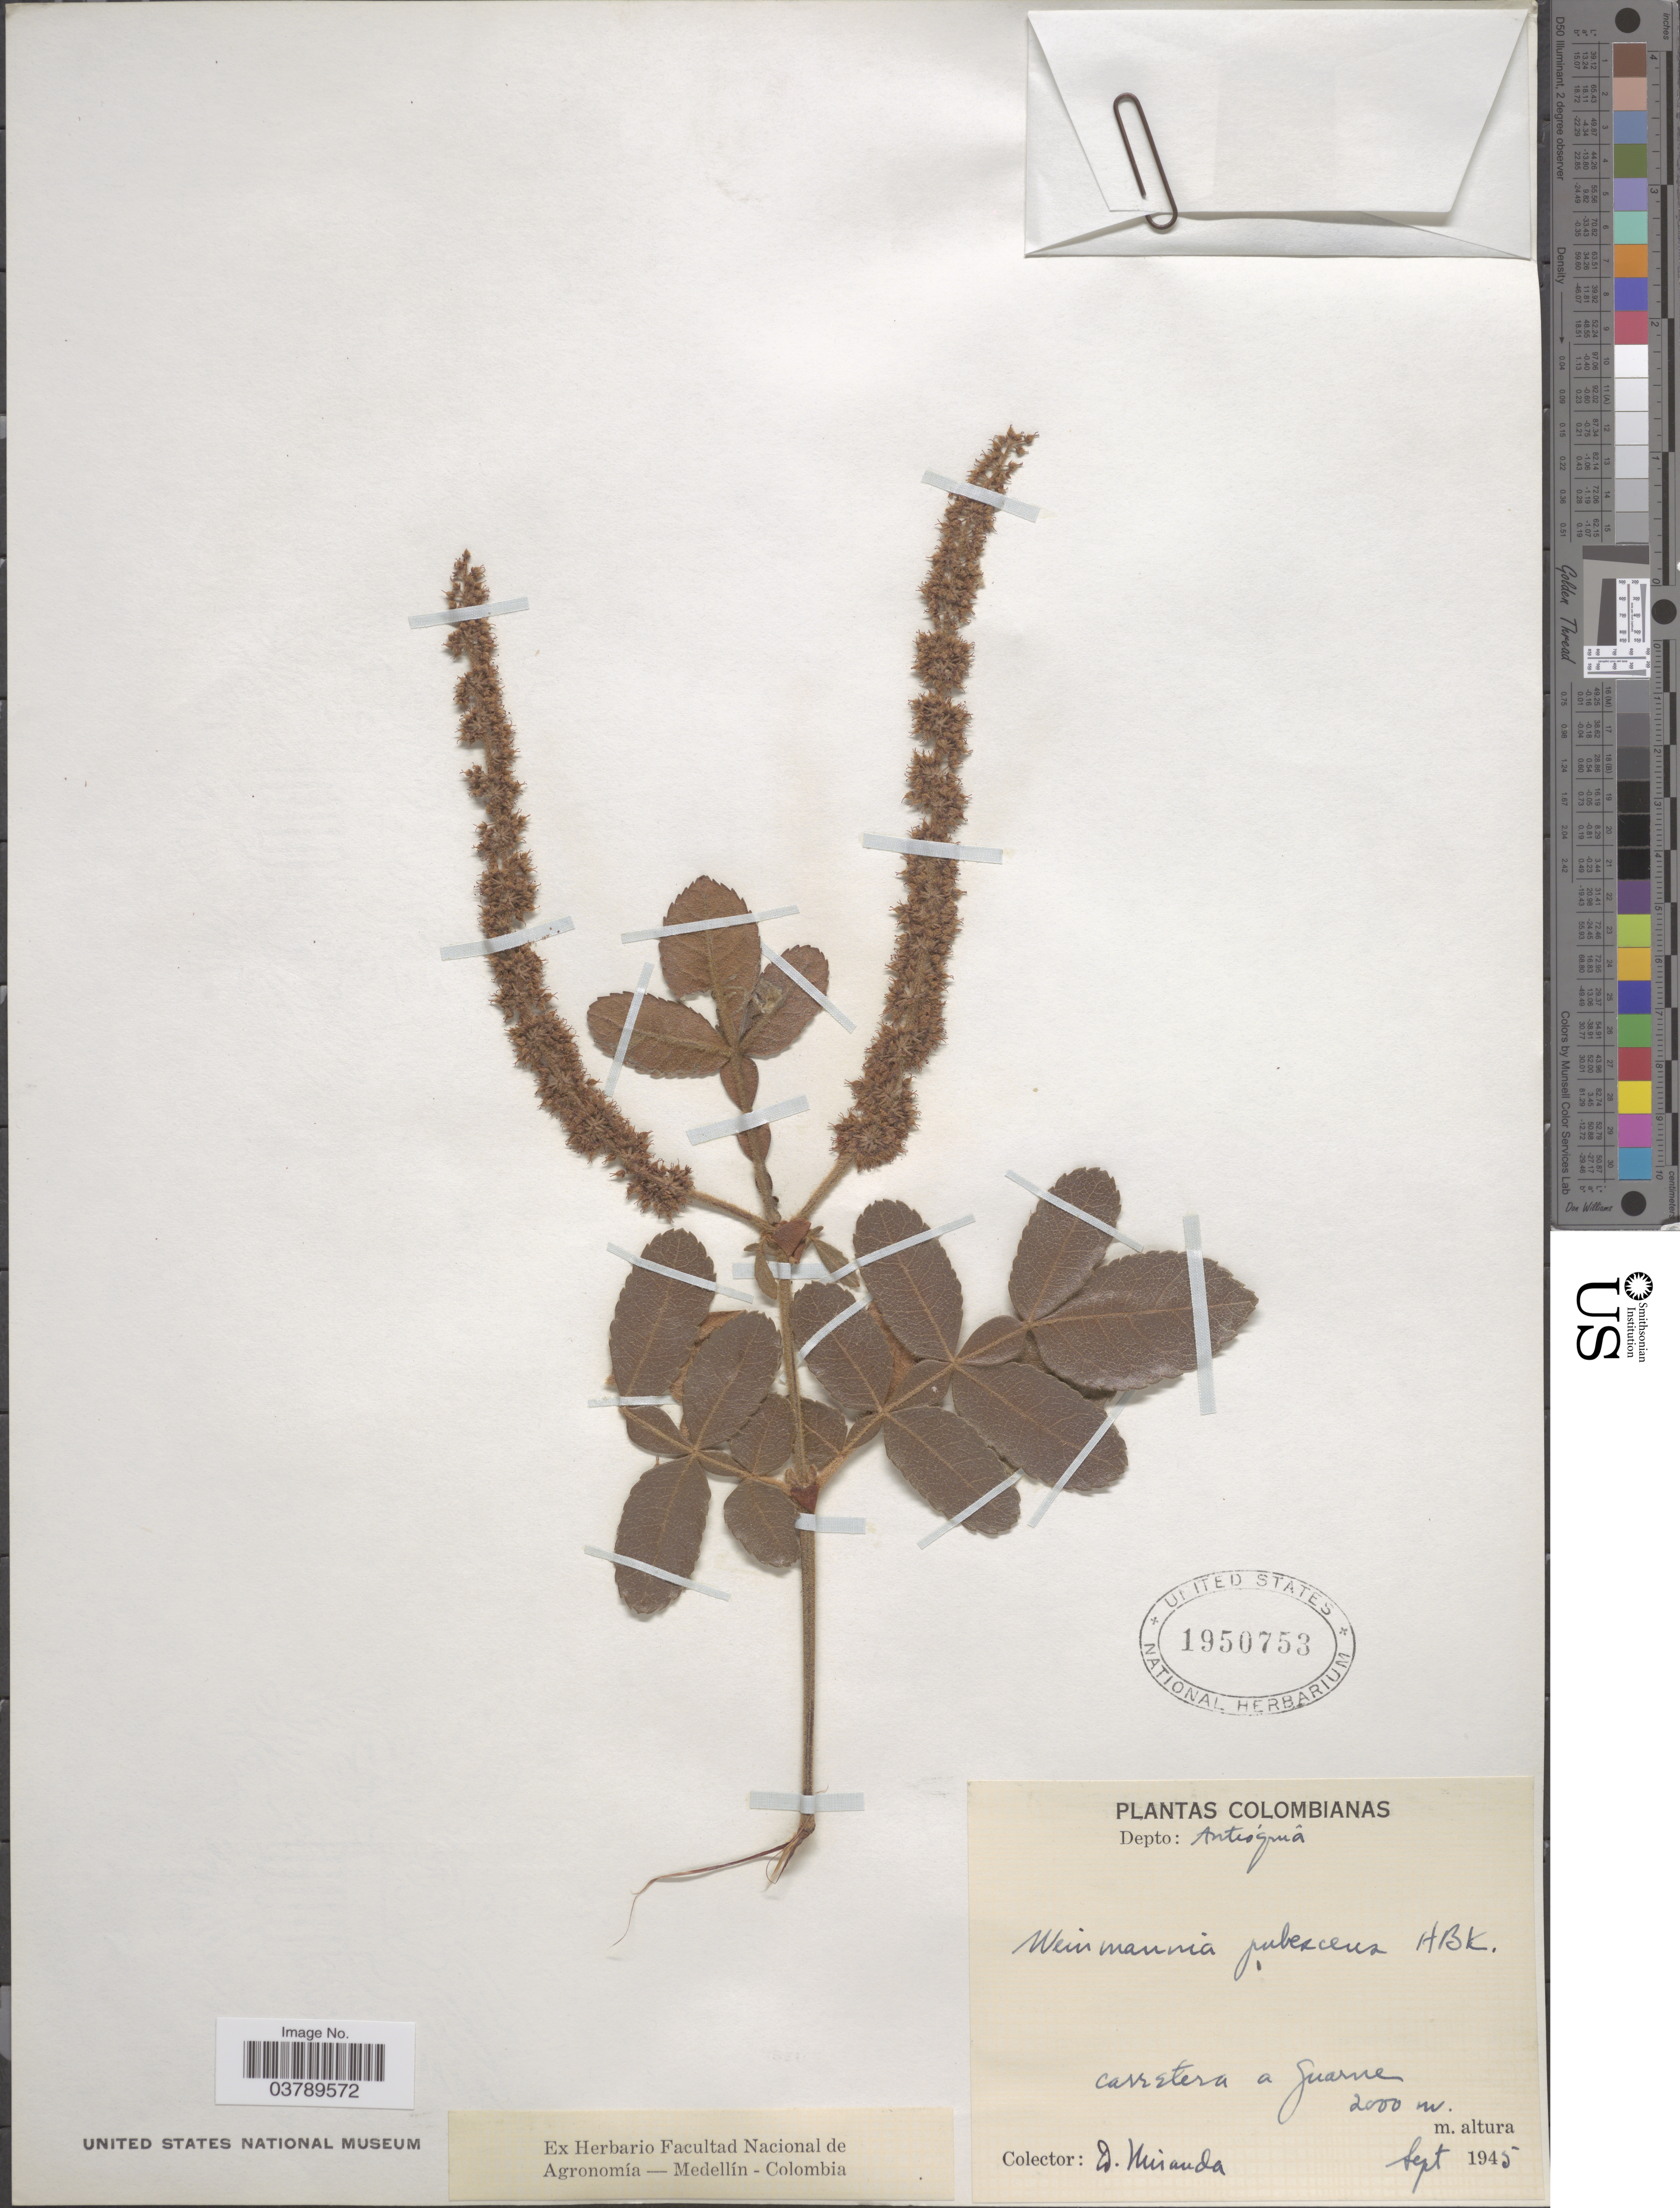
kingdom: Plantae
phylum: Tracheophyta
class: Magnoliopsida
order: Oxalidales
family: Cunoniaceae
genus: Weinmannia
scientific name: Weinmannia pubescens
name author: Kunth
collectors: D. Miranda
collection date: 1945-09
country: Colombia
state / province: Antioquia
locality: Depto: Antioquia. Carretera a Guarne.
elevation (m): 2000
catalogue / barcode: US 1950753